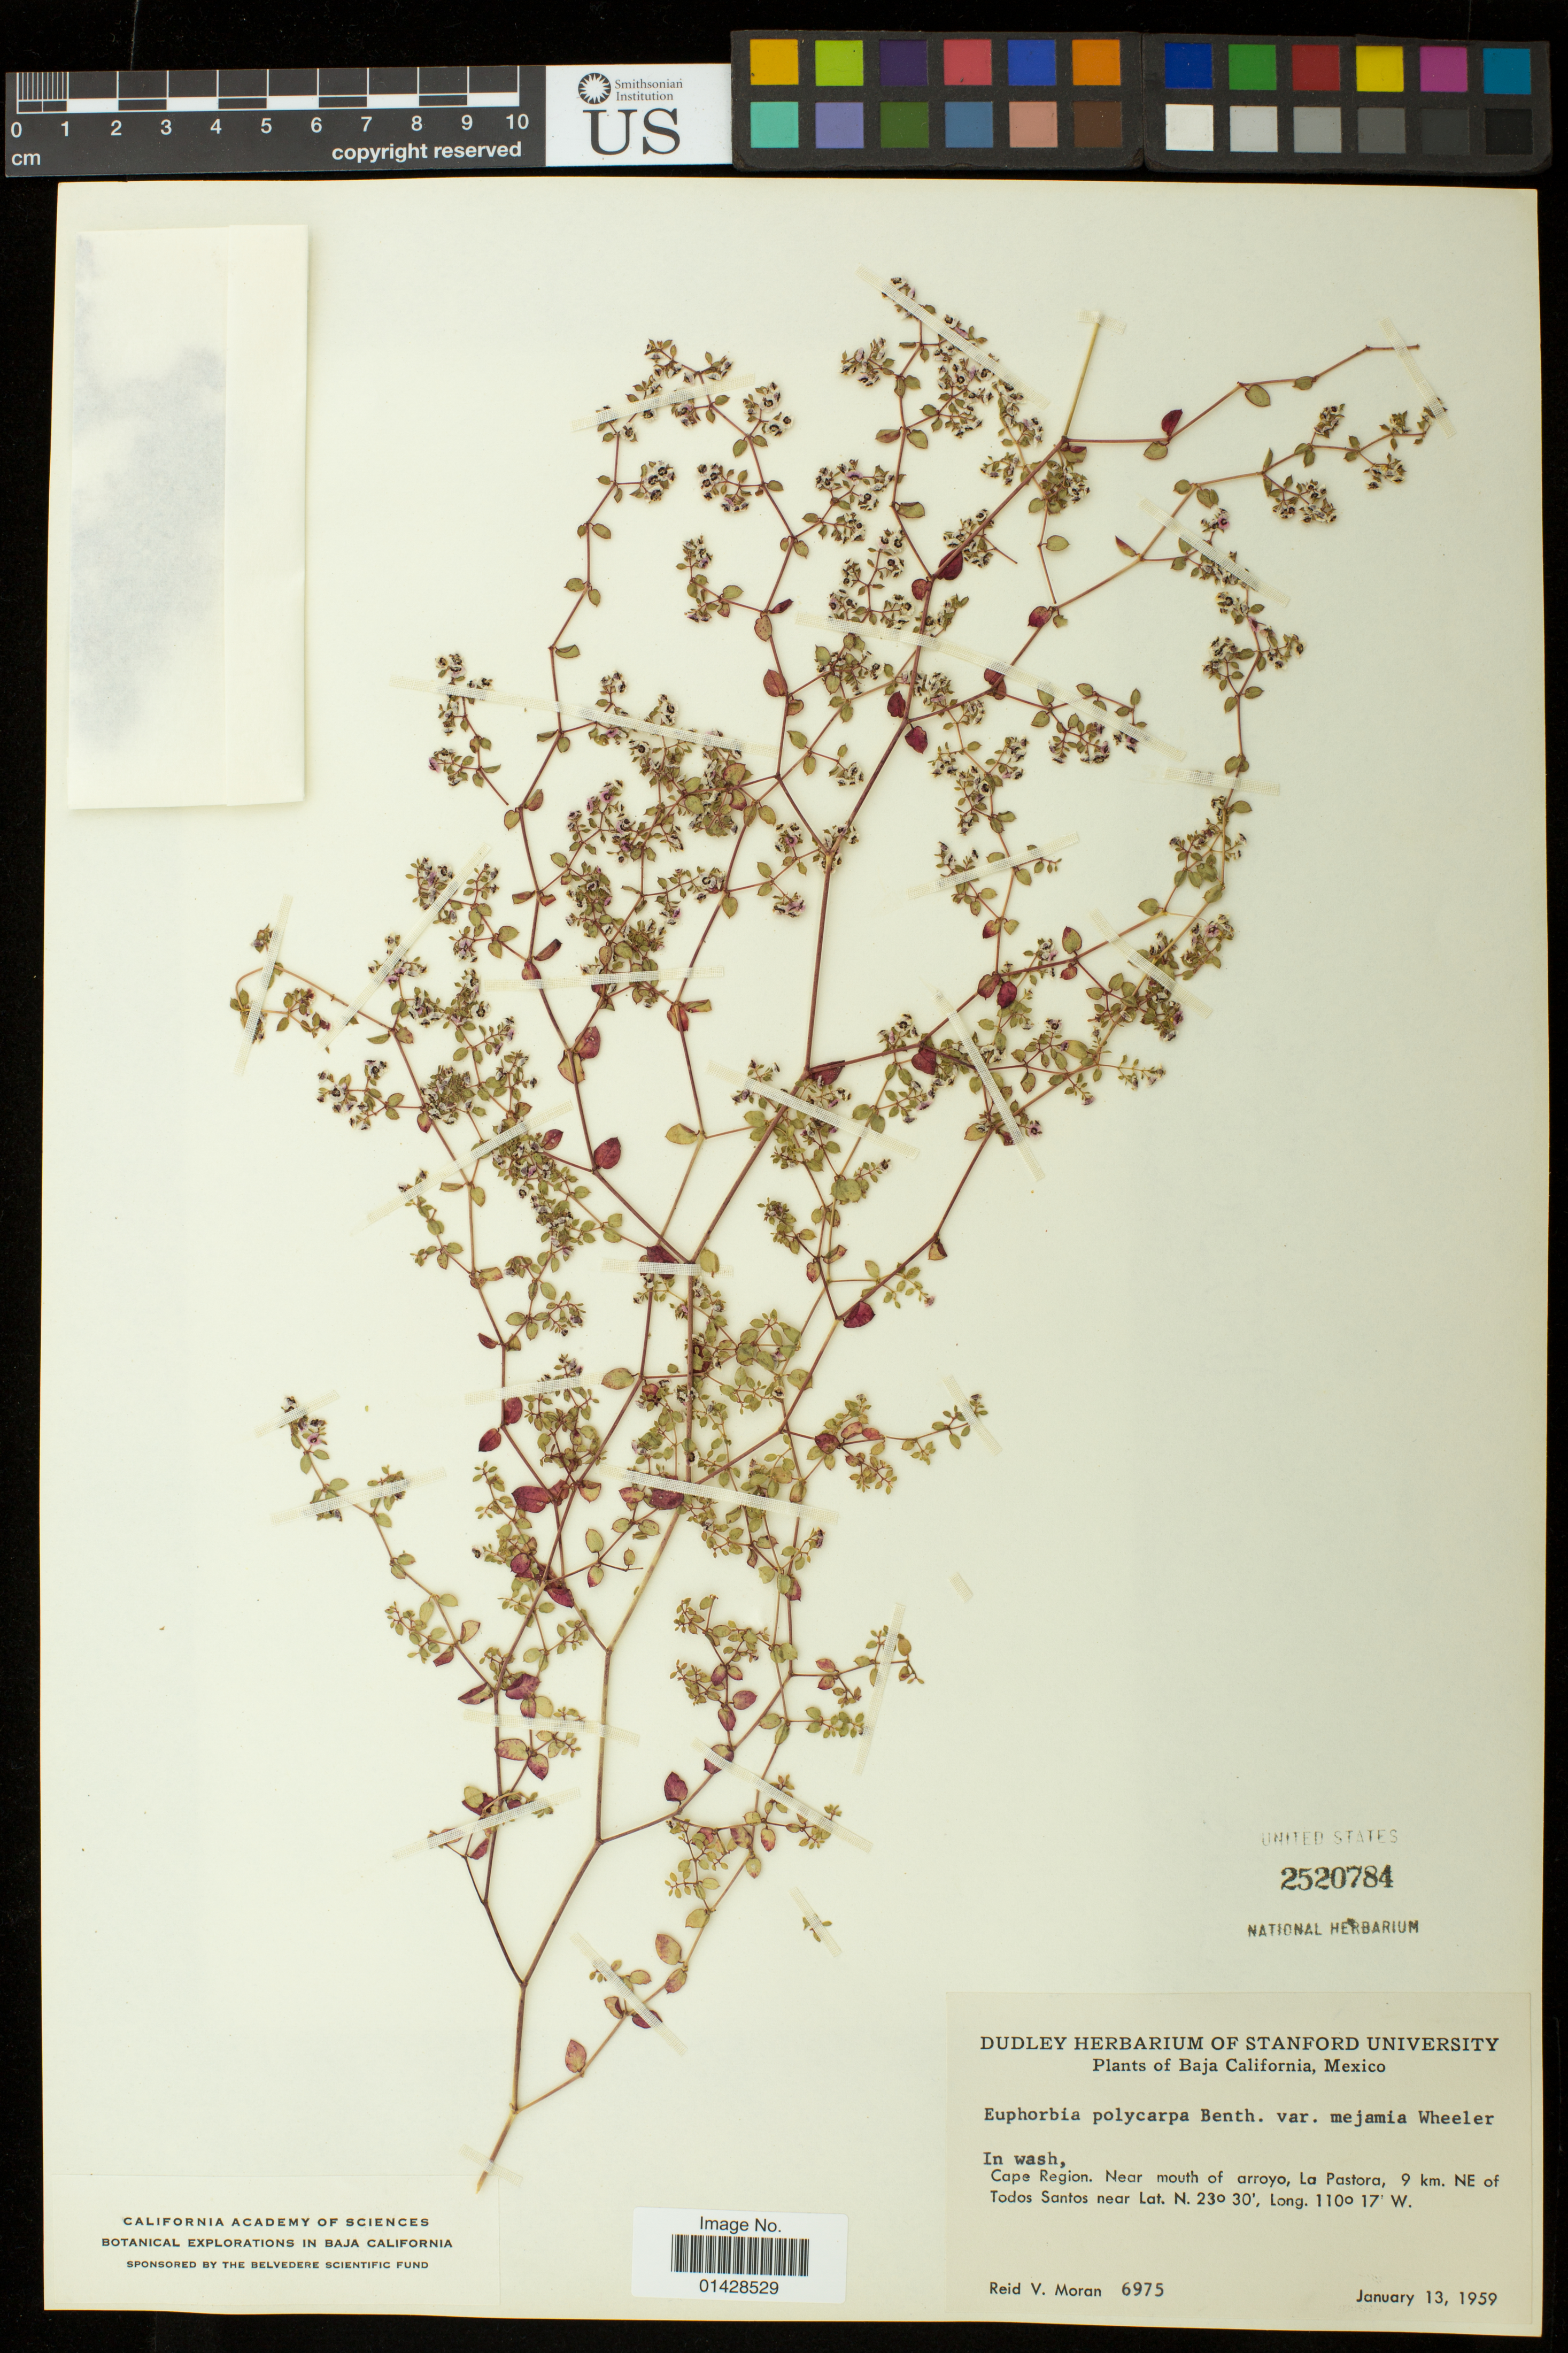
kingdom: Plantae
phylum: Tracheophyta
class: Magnoliopsida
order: Malpighiales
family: Euphorbiaceae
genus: Euphorbia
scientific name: Euphorbia polycarpa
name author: Benth.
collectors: R. V. Moran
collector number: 6975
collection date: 1959-01-13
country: Mexico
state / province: Baja California Sur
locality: Cape Region. Near mouth of arroyo, La Pastora, 9 km. NE of Todos Santos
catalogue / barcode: US 2520784